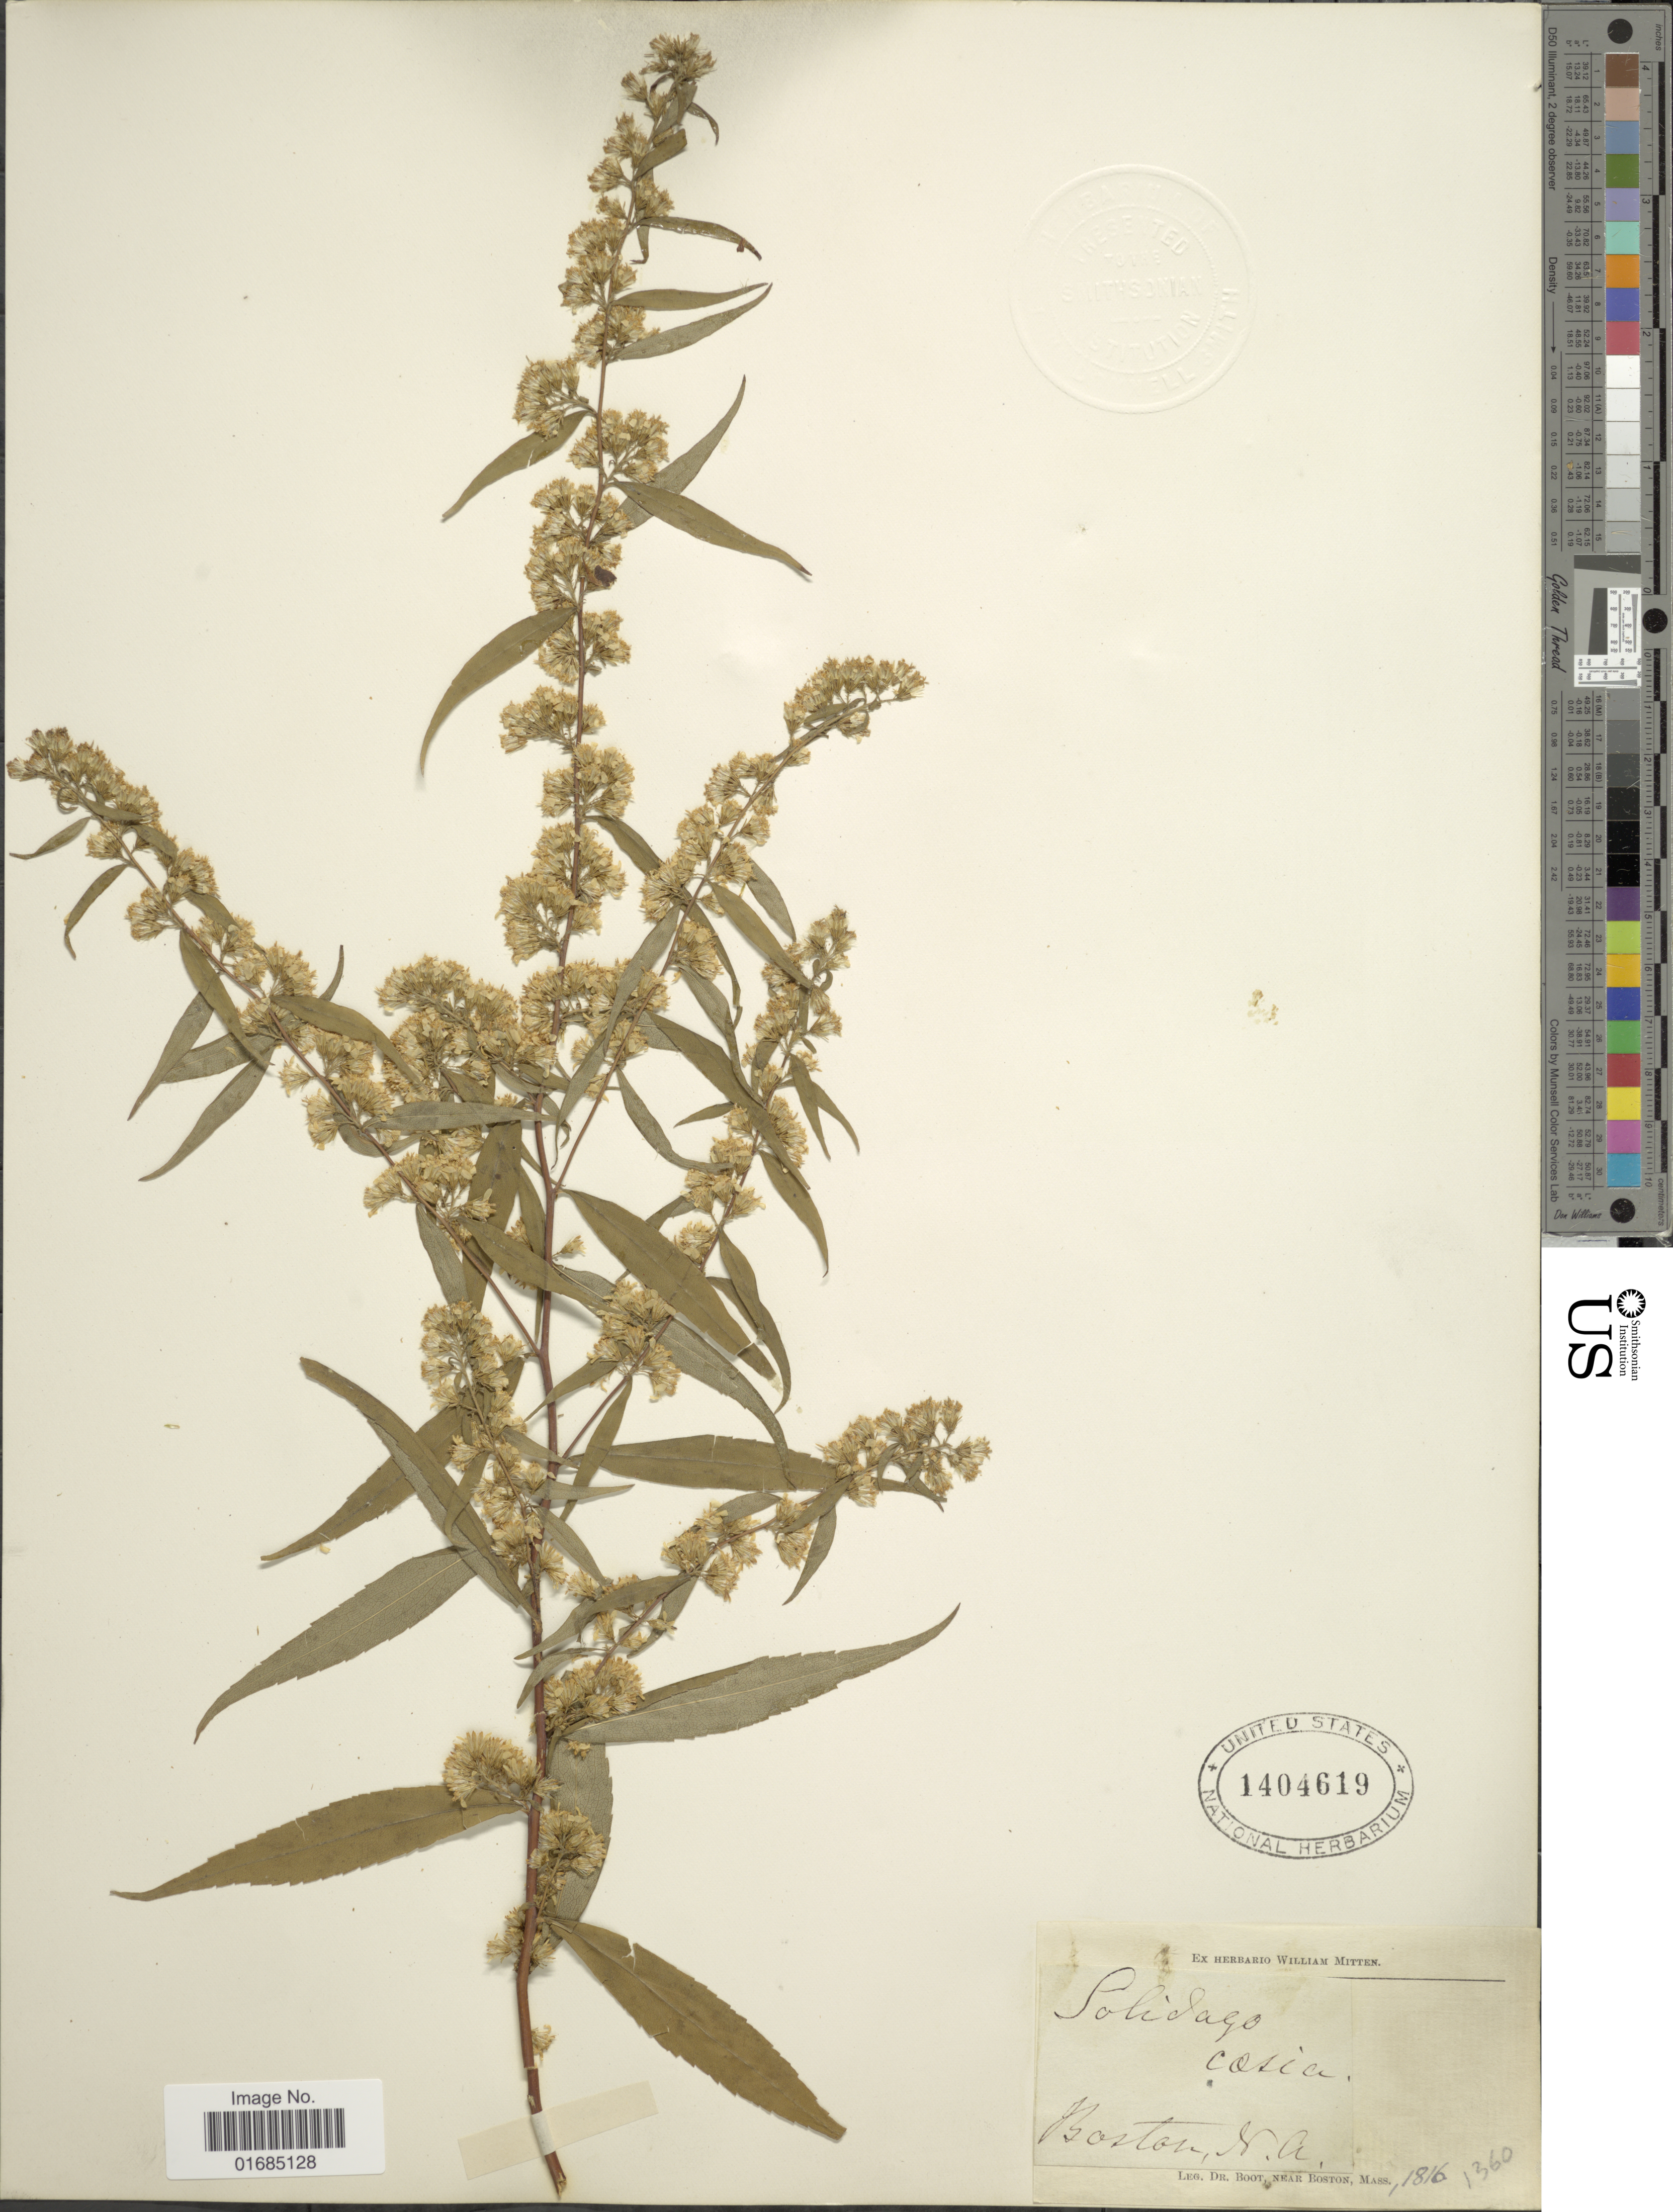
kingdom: Plantae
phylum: Tracheophyta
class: Magnoliopsida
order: Asterales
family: Asteraceae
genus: Solidago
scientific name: Solidago caesia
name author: L.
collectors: Boot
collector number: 1360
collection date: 1816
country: United States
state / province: Massachusetts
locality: Near Boston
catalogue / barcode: US 1404619